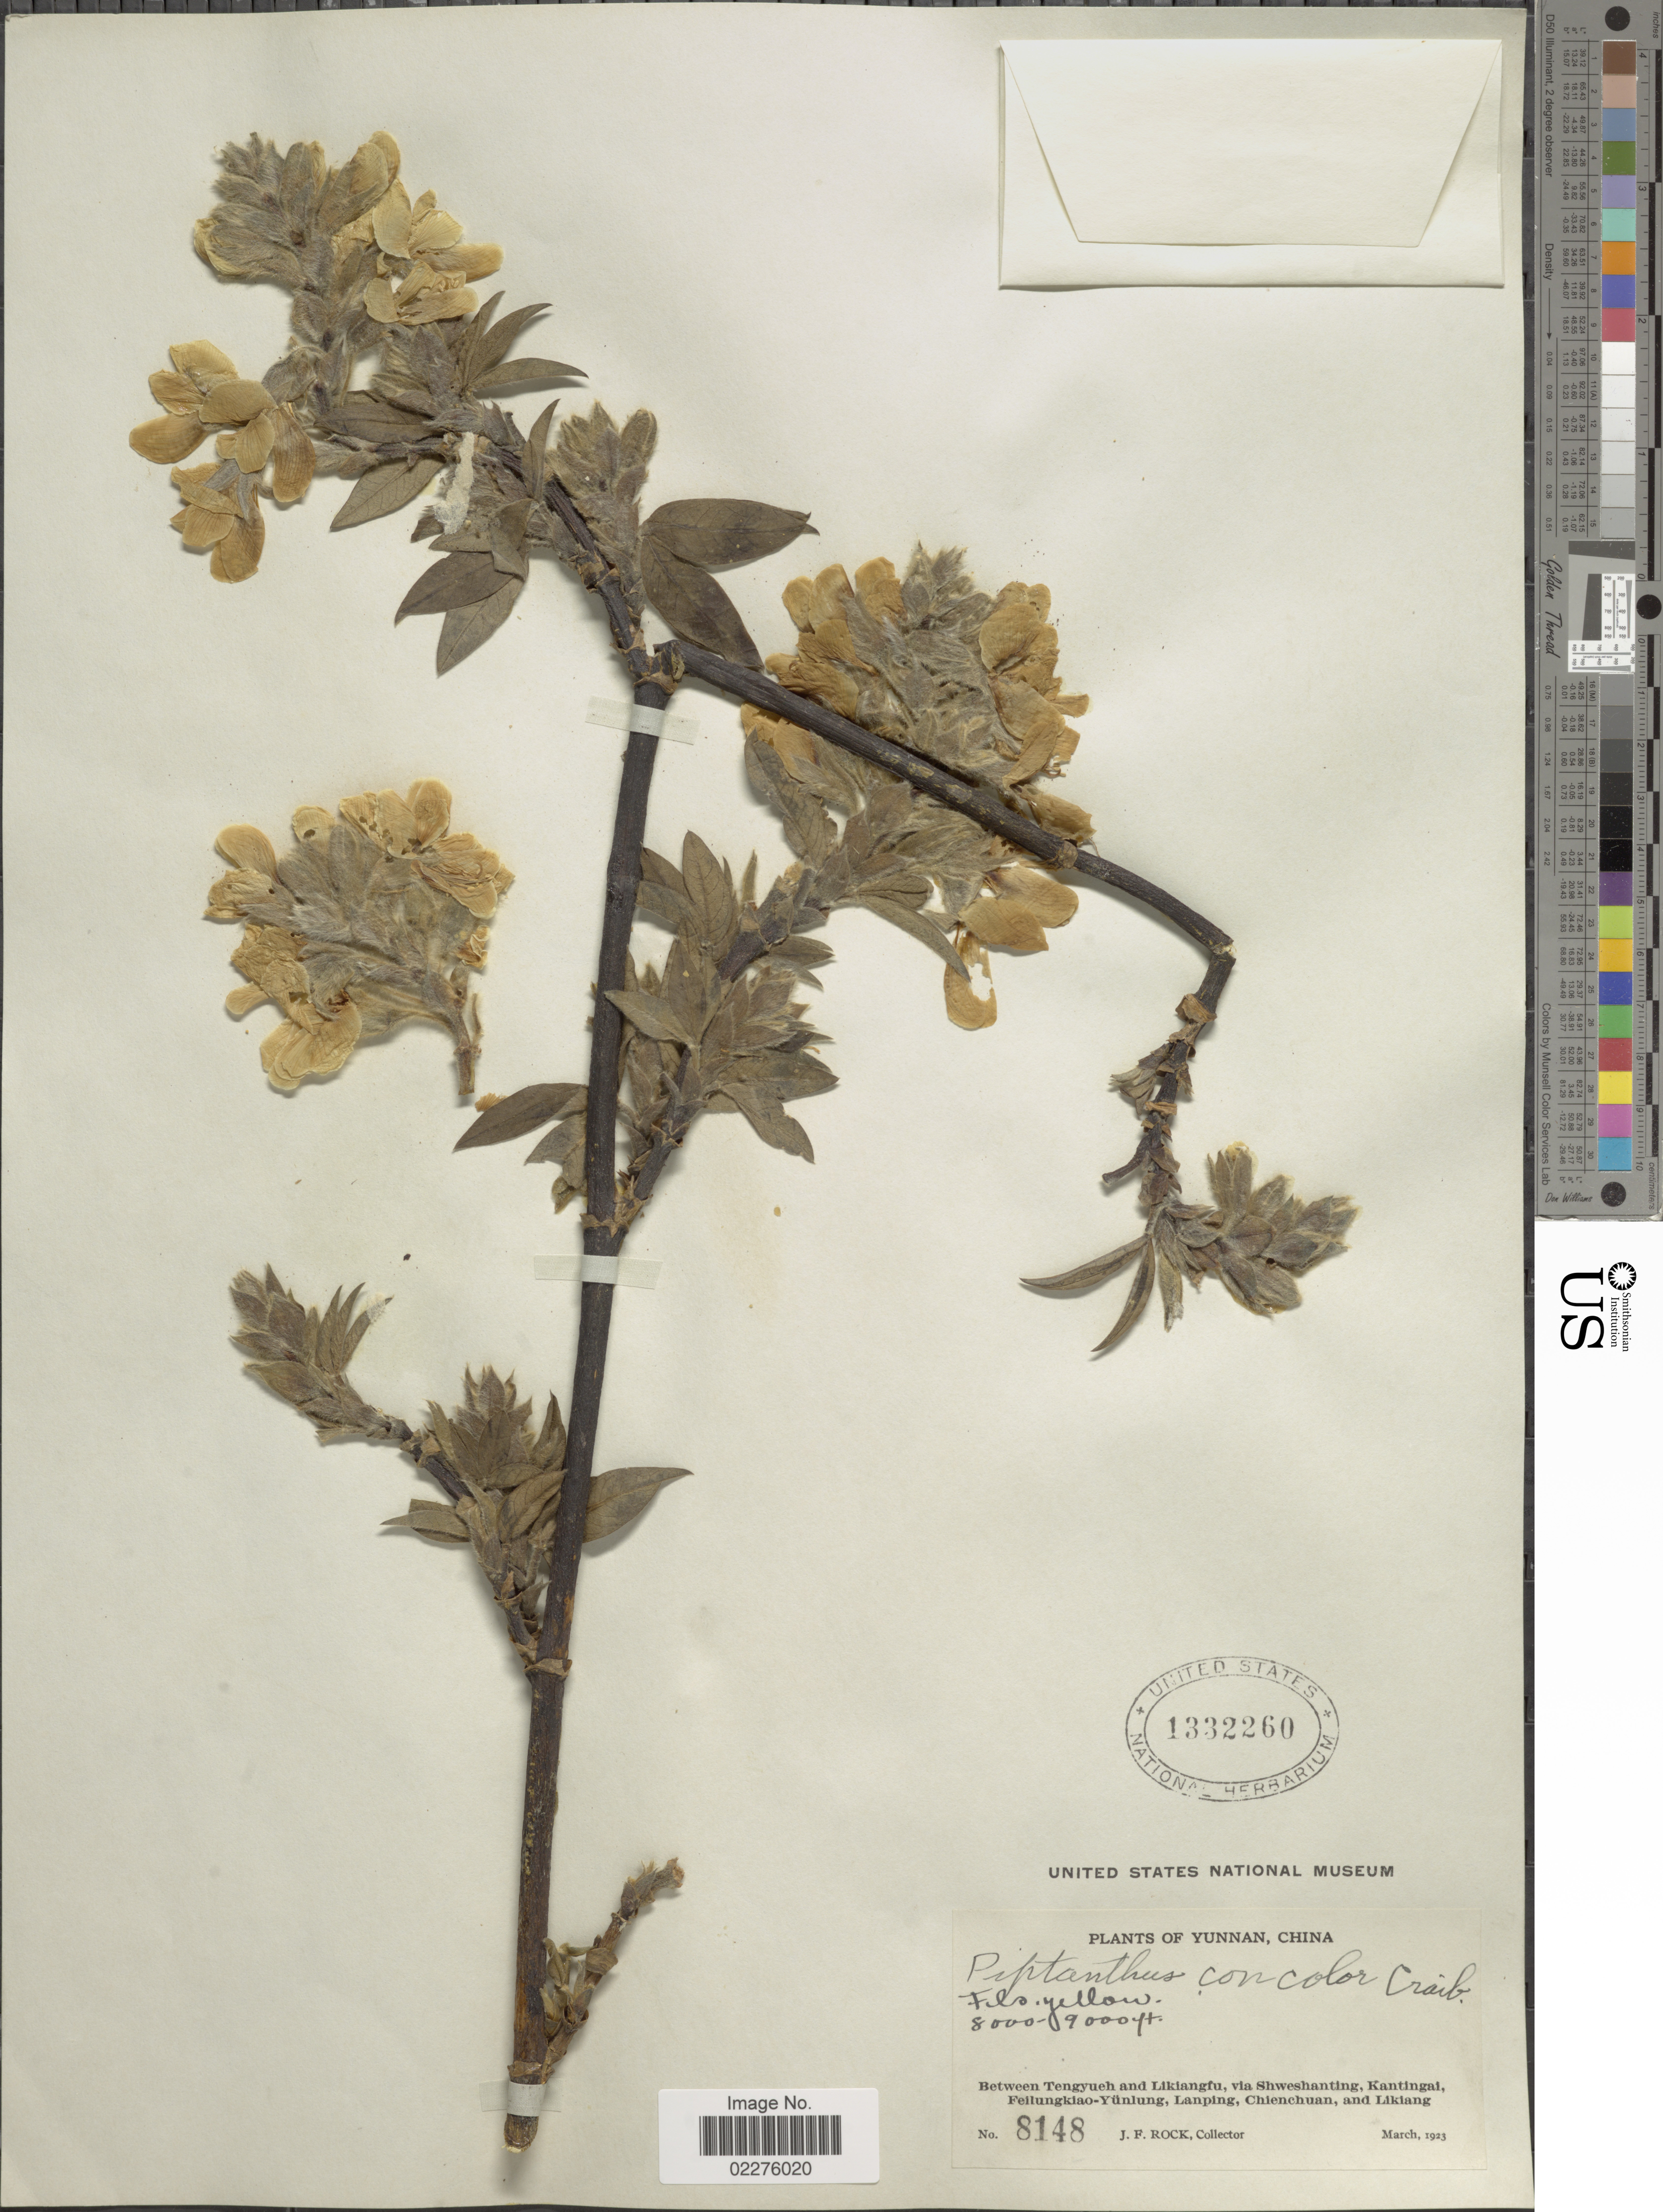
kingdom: Plantae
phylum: Tracheophyta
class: Magnoliopsida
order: Fabales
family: Fabaceae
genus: Piptanthus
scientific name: Piptanthus concolor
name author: W. Harrow ex Craib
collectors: J. Rock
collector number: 8148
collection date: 1923-03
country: China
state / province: Yunnan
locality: Between Tengyueh and Likiangfu, via Shweshanting, Kantingai, Feilungkiao-Yunlung, Lanping, Chienchuan, and Likiang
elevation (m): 2438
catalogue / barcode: US 1332260